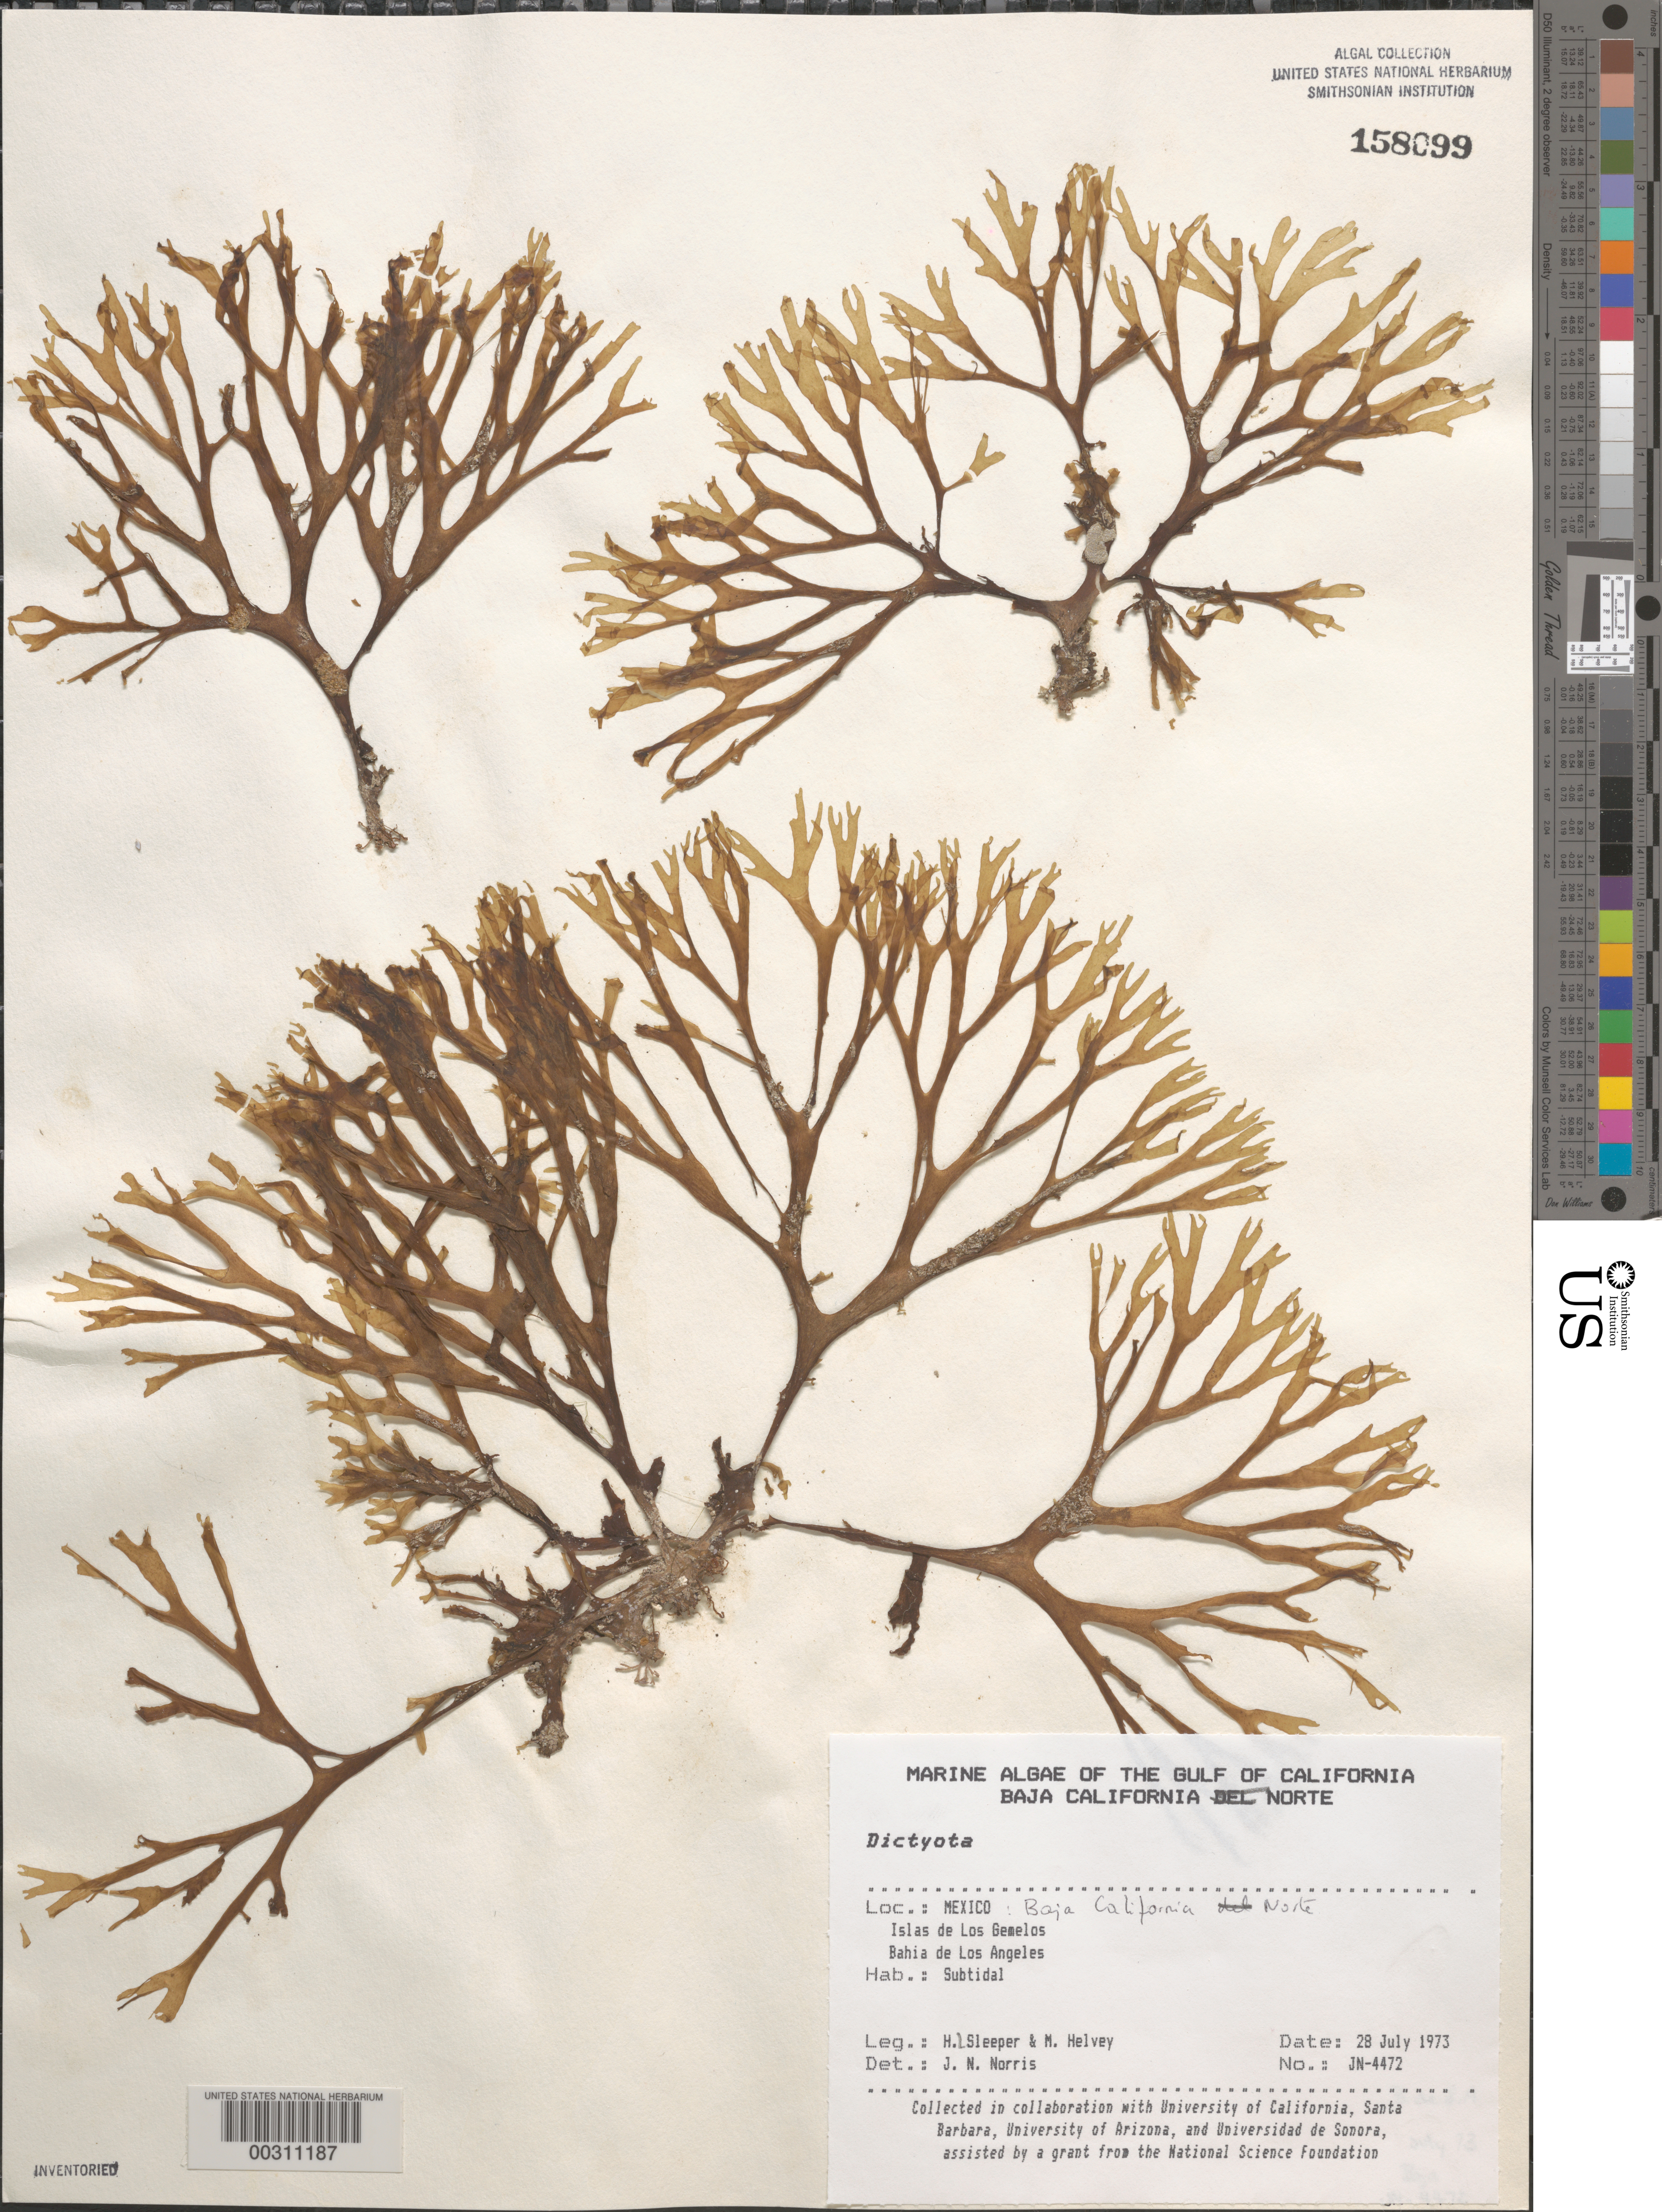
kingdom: Chromista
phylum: Ochrophyta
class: Phaeophyceae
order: Dictyotales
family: Dictyotaceae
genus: Dictyota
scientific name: Dictyota sp.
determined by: Norris, James N.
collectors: H. Sleeper & M. Helvey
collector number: JN-4472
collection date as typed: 28 Jul 1973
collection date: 1973-07-28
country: Mexico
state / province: Baja California Norte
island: Isla de Los Gemelitos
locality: Bahia de los Angeles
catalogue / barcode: US 158099